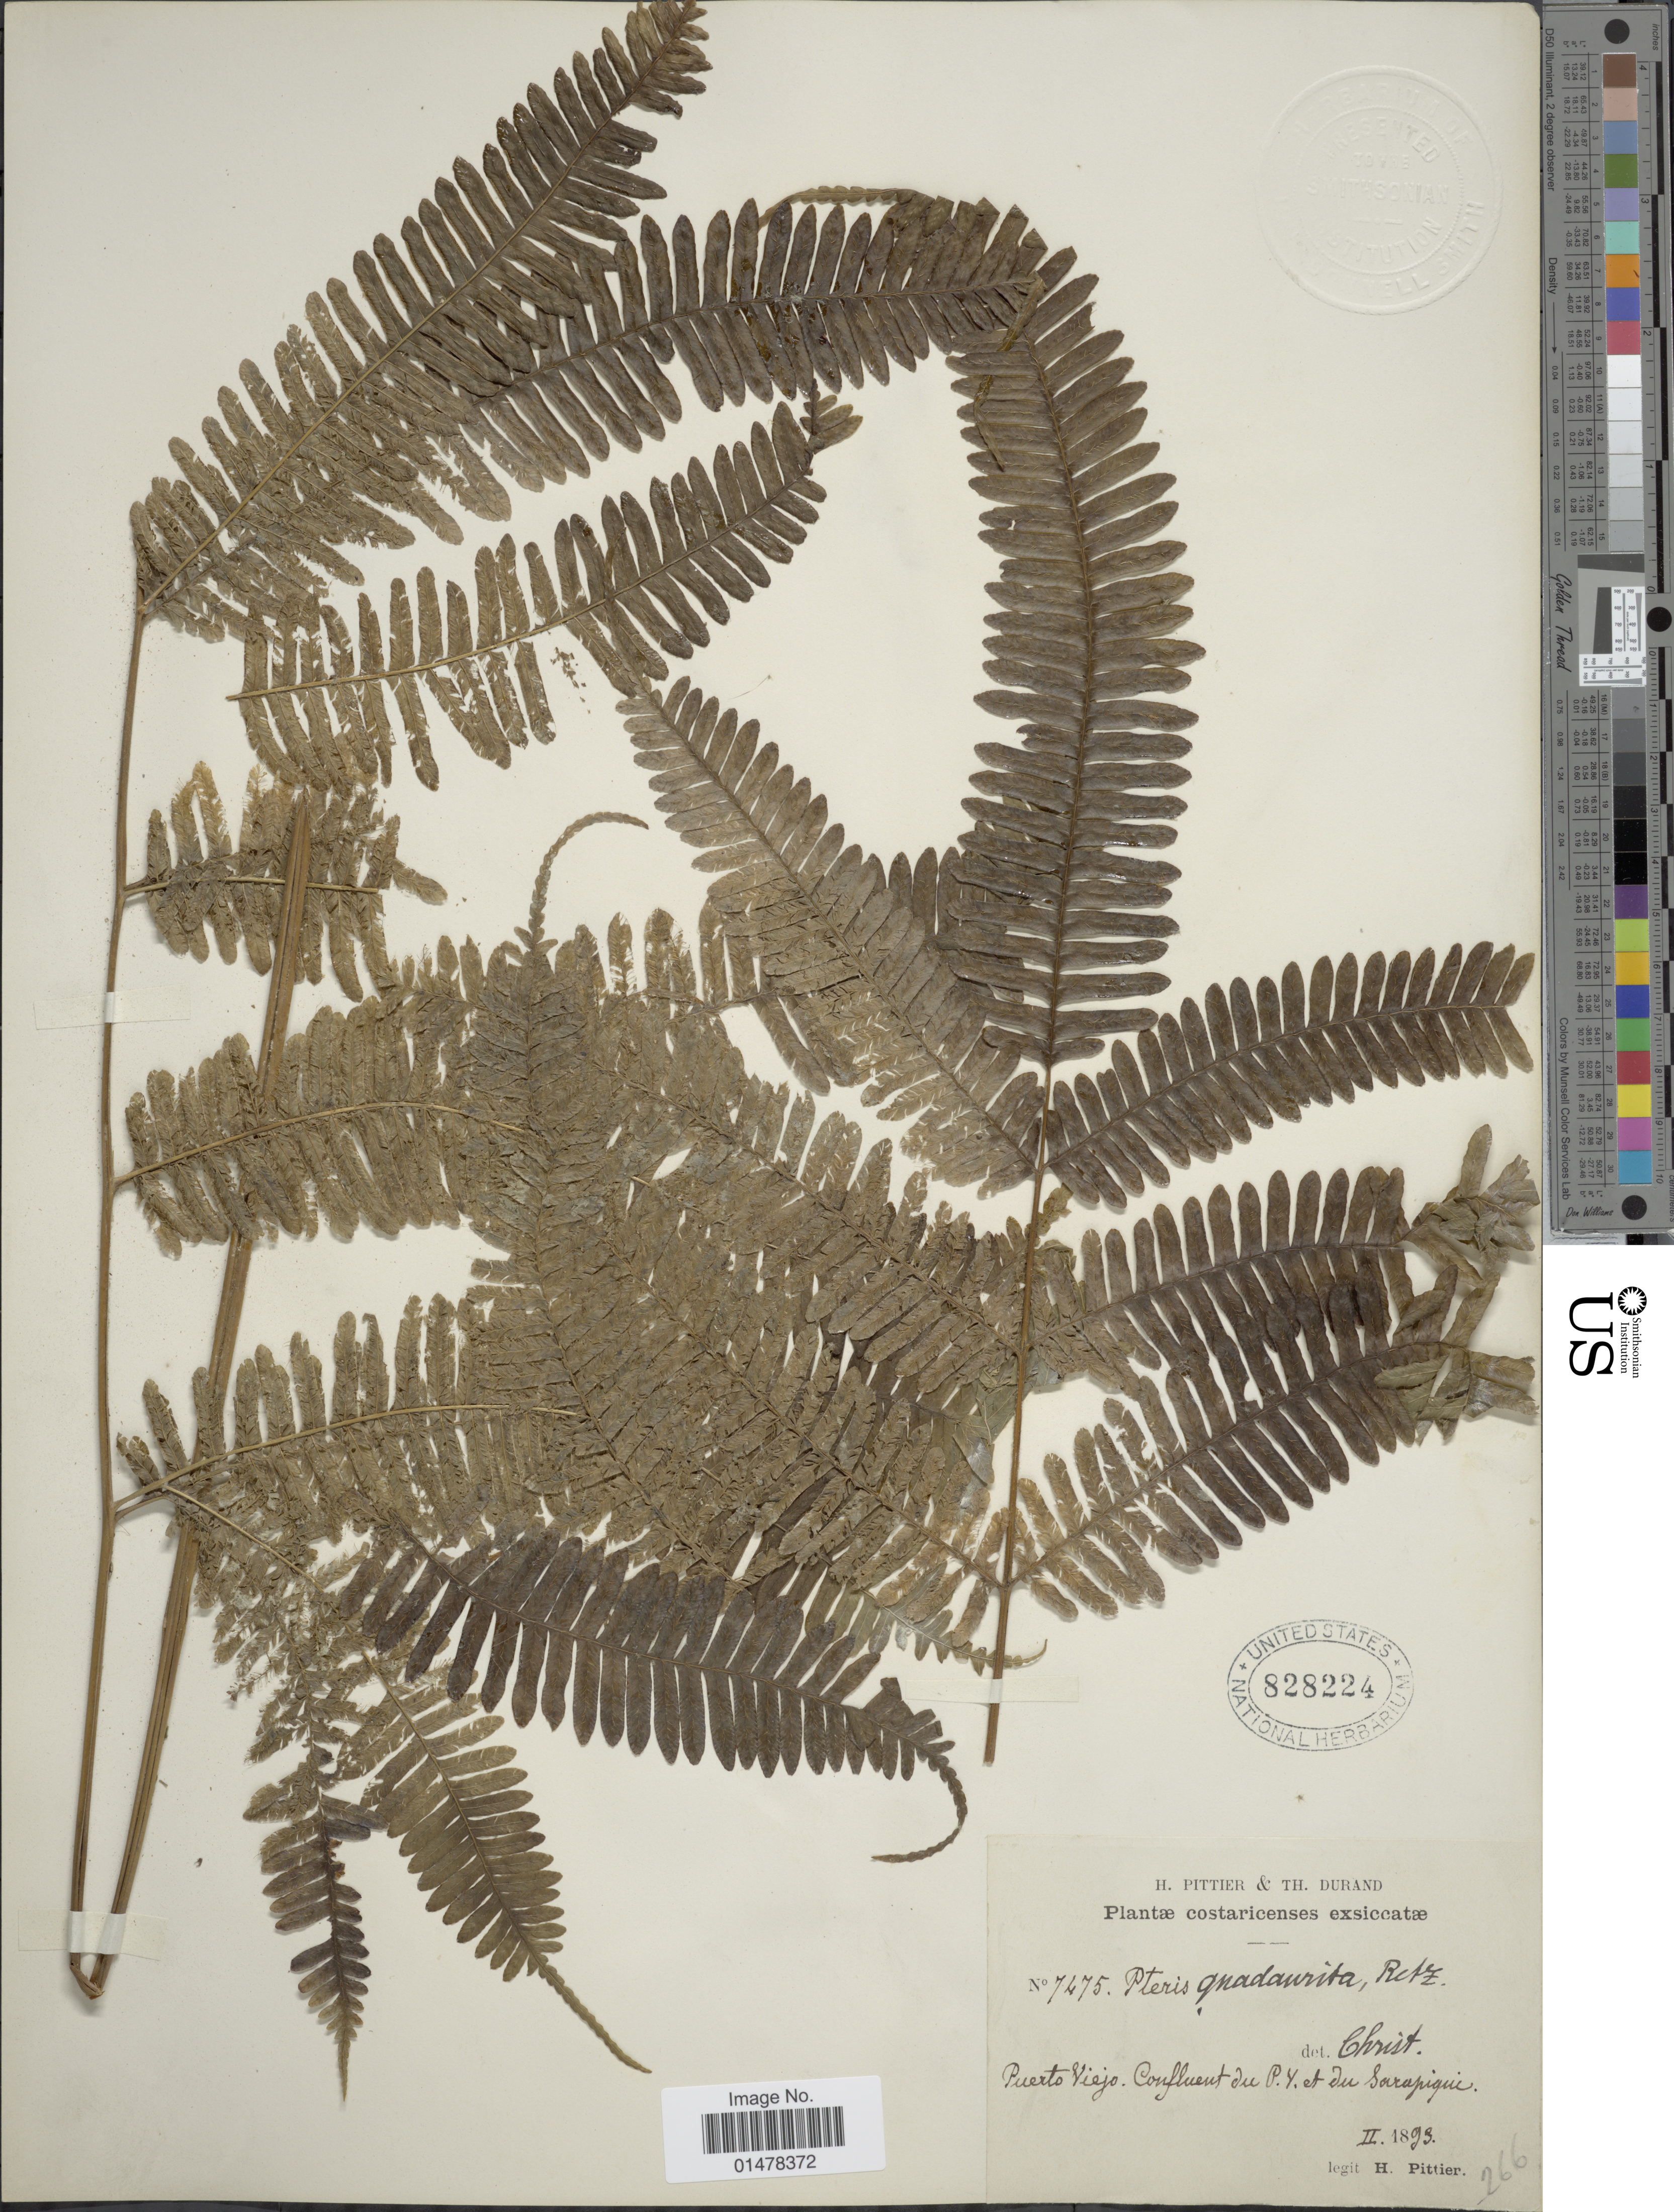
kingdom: Plantae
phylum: Tracheophyta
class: Polypodiopsida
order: Polypodiales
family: Pteridaceae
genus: Pteris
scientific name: Pteris quadriaurita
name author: Retz.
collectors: H. F. Pittier & T. Durand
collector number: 7475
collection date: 1893-02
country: Costa Rica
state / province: Heredia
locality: Puerto Viejo Confluent du P.V. et du Sarapiqui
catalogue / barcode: US 828224